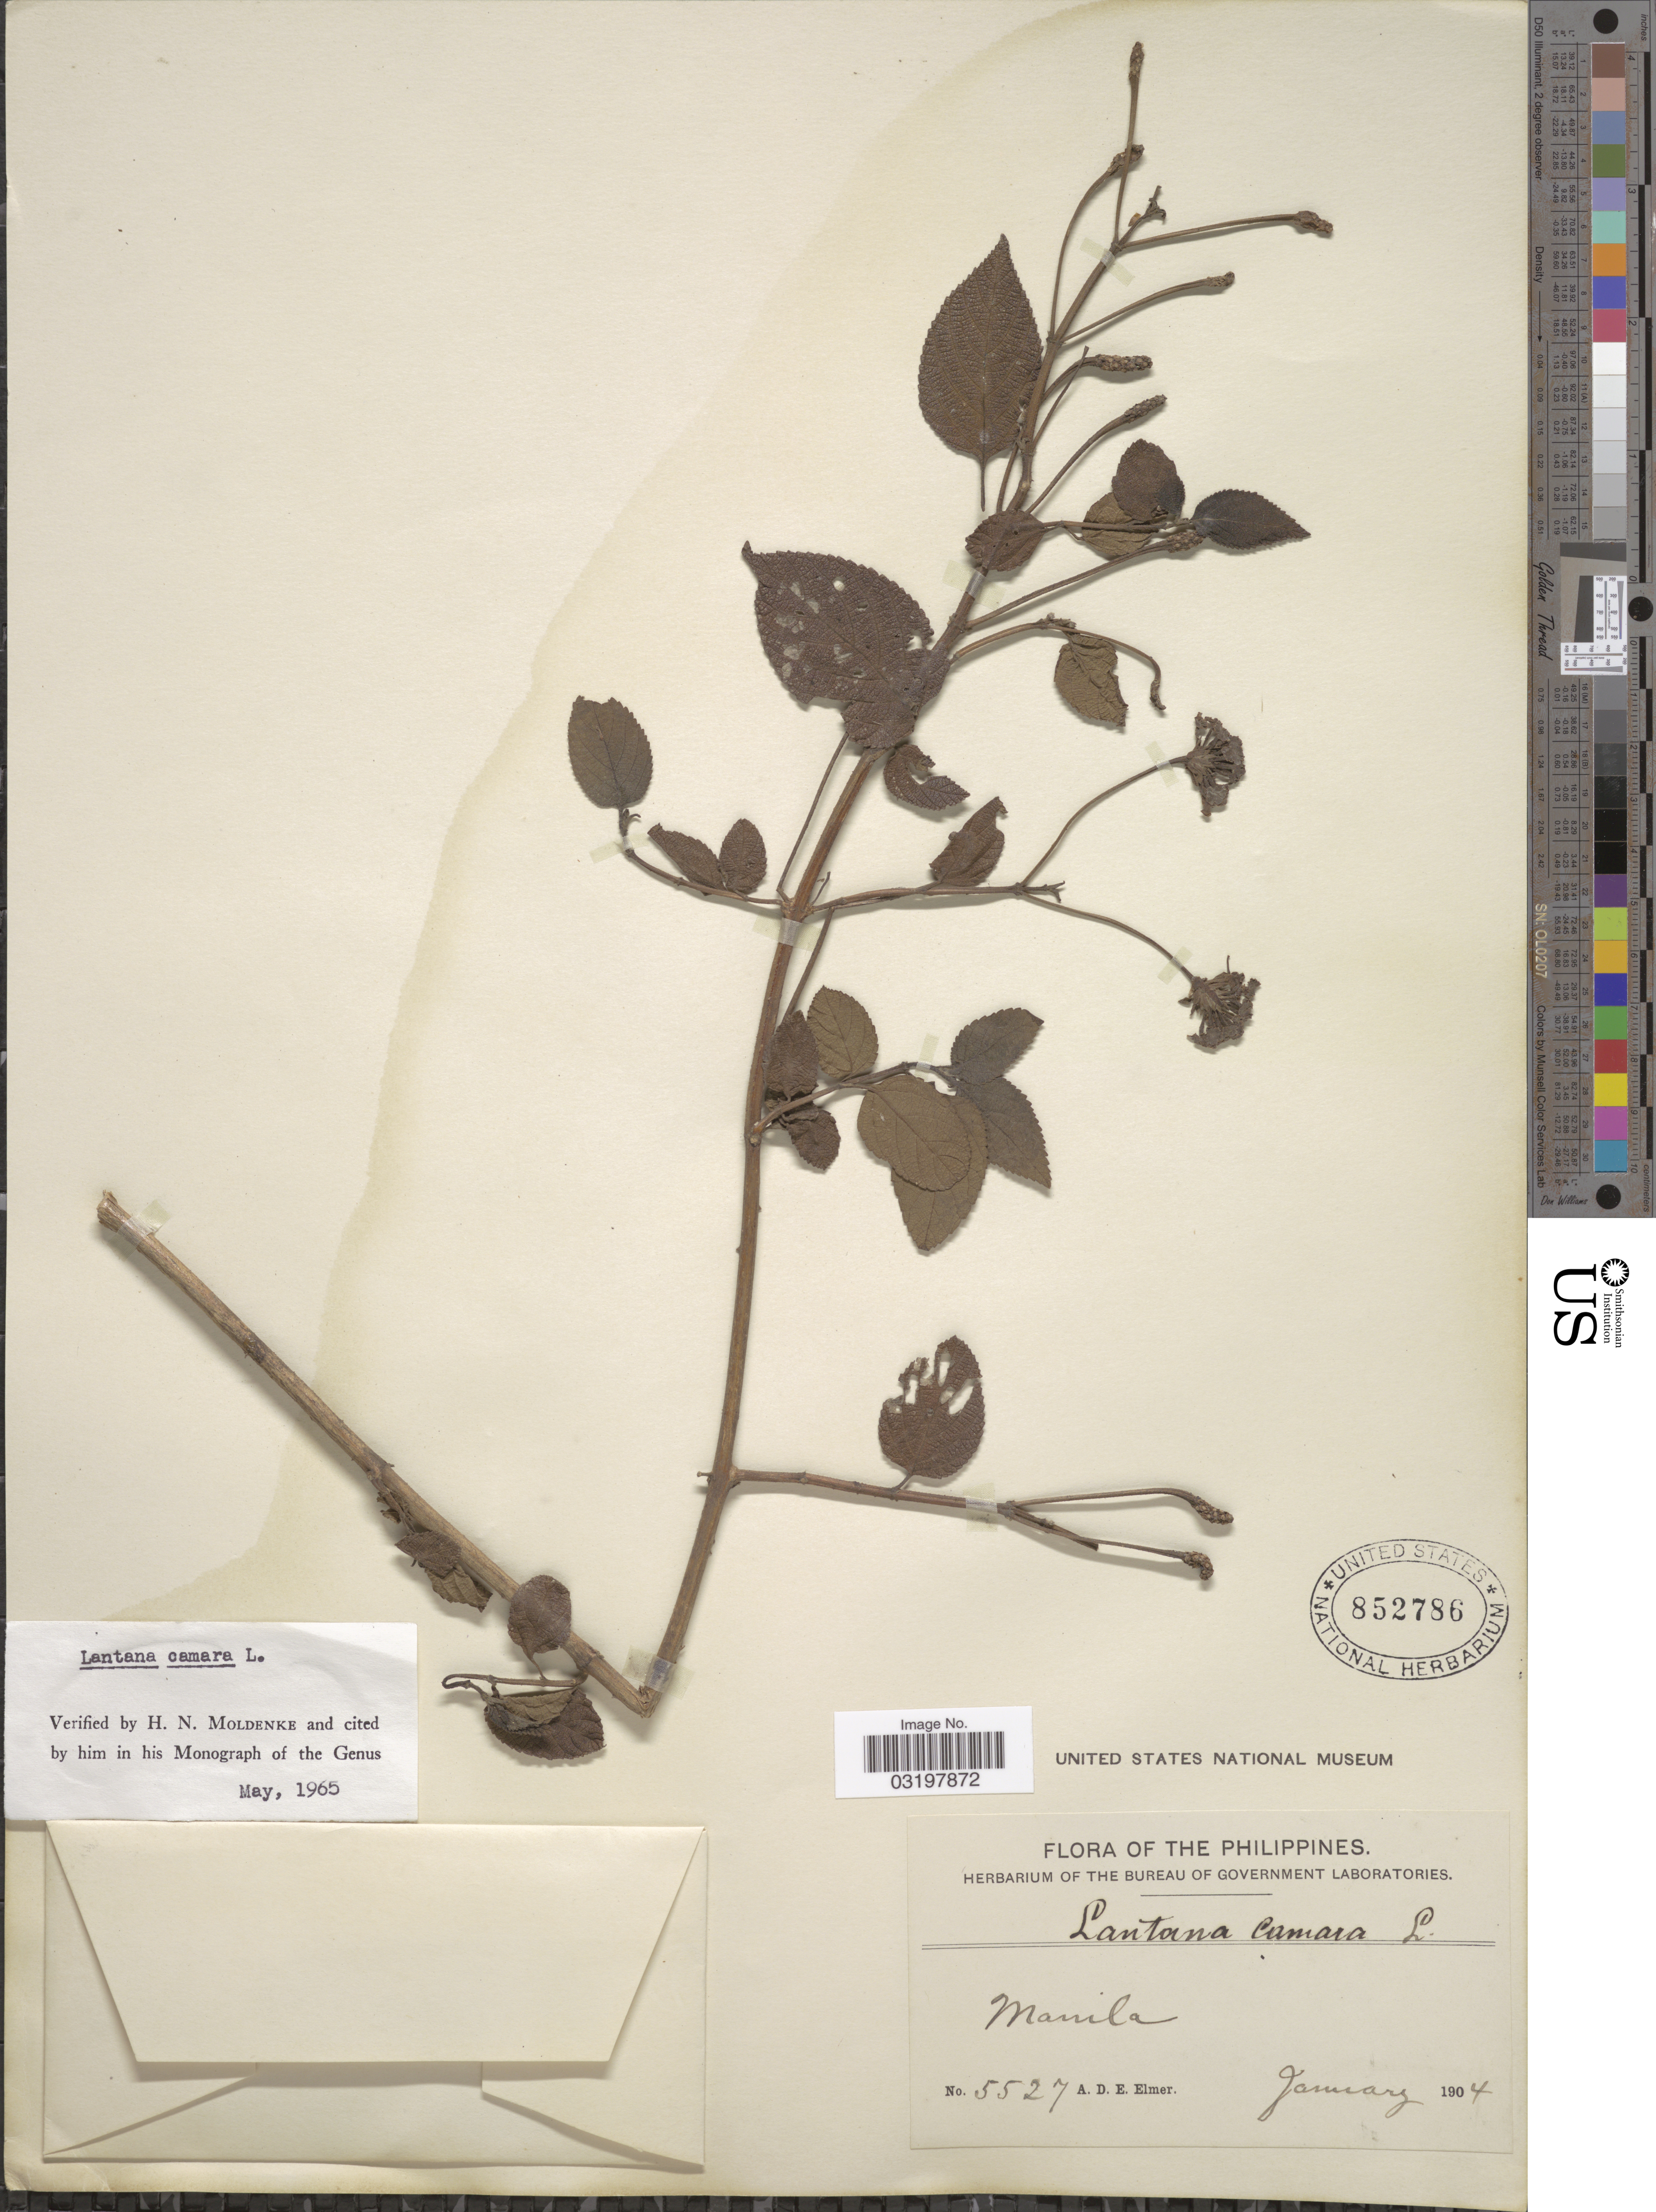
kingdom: Plantae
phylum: Tracheophyta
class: Magnoliopsida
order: Lamiales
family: Verbenaceae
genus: Lantana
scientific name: Lantana camara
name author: L.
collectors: A. D. E. Elmer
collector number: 5527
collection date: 1904-01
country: Philippines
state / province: National Capital Region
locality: Manila.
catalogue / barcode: US 852786